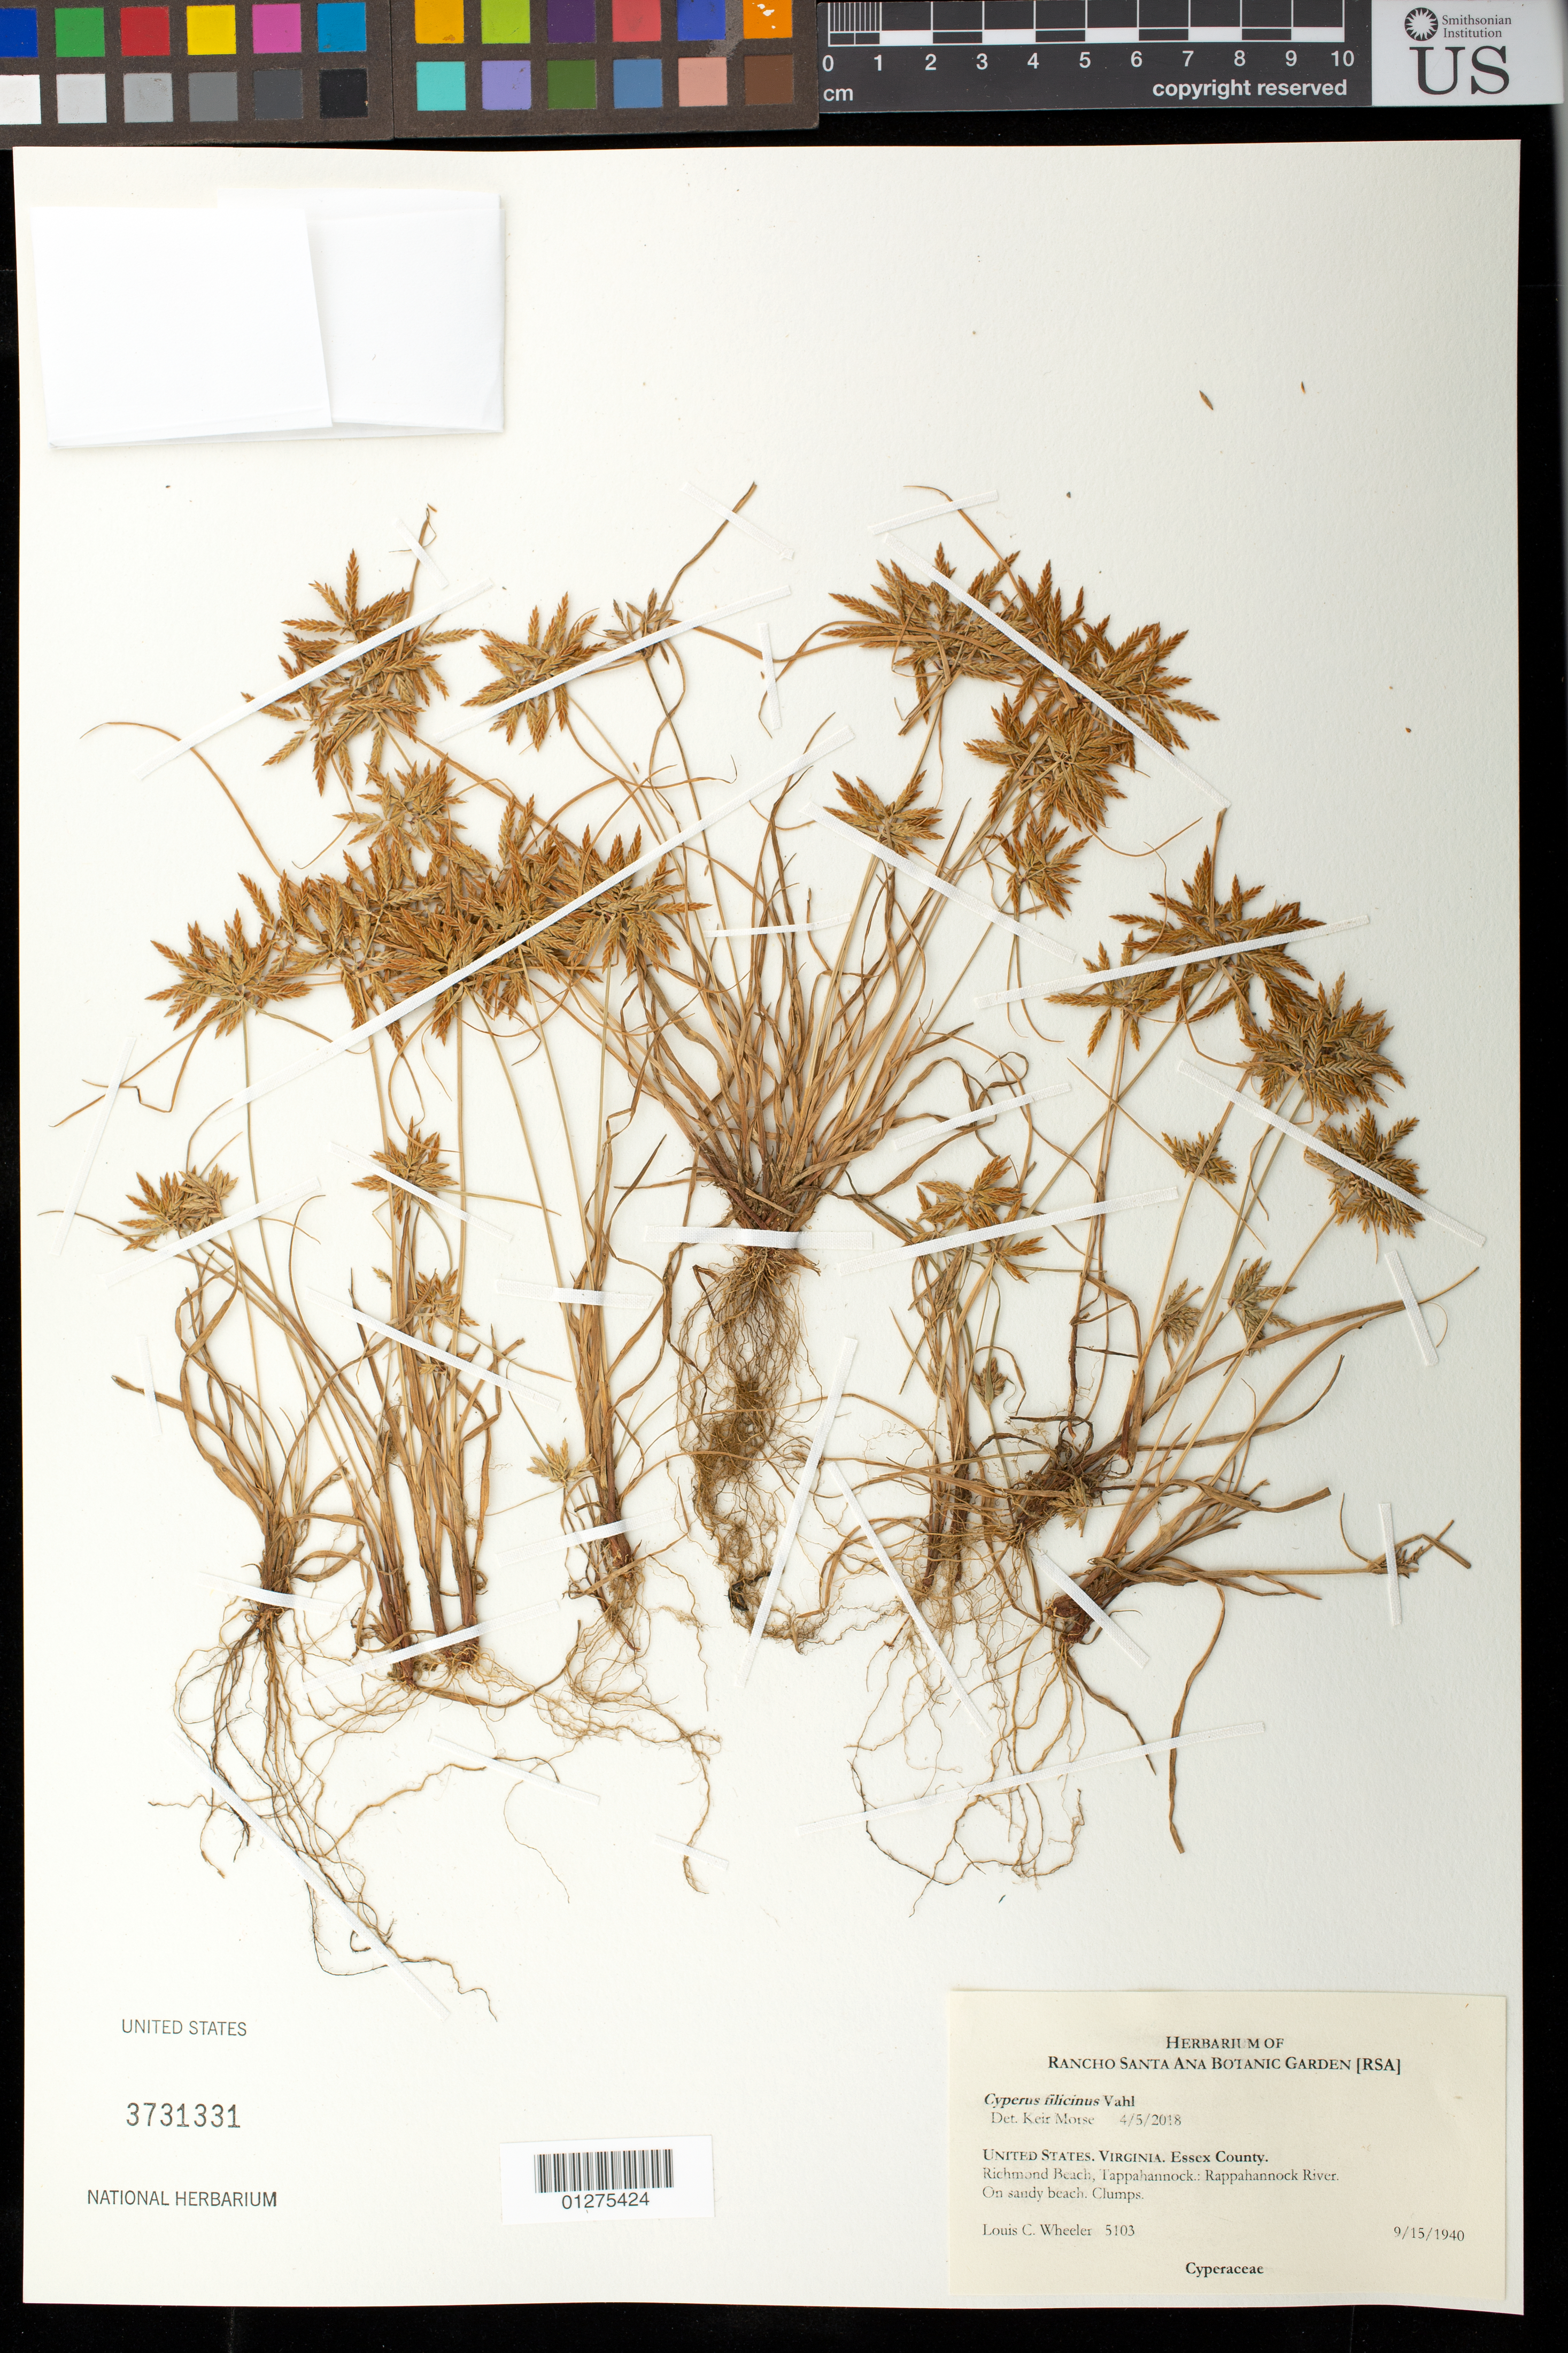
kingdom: Plantae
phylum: Tracheophyta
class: Liliopsida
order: Poales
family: Cyperaceae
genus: Cyperus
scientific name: Cyperus filicinus Vahl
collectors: L. C. Wheeler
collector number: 5103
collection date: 1940-09-15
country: United States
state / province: Virginia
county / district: Essex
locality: Essex County. Richmond Beach, Tappahannock: Rappahannock River. On sandy beach. Clumps.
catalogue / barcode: US 3731331